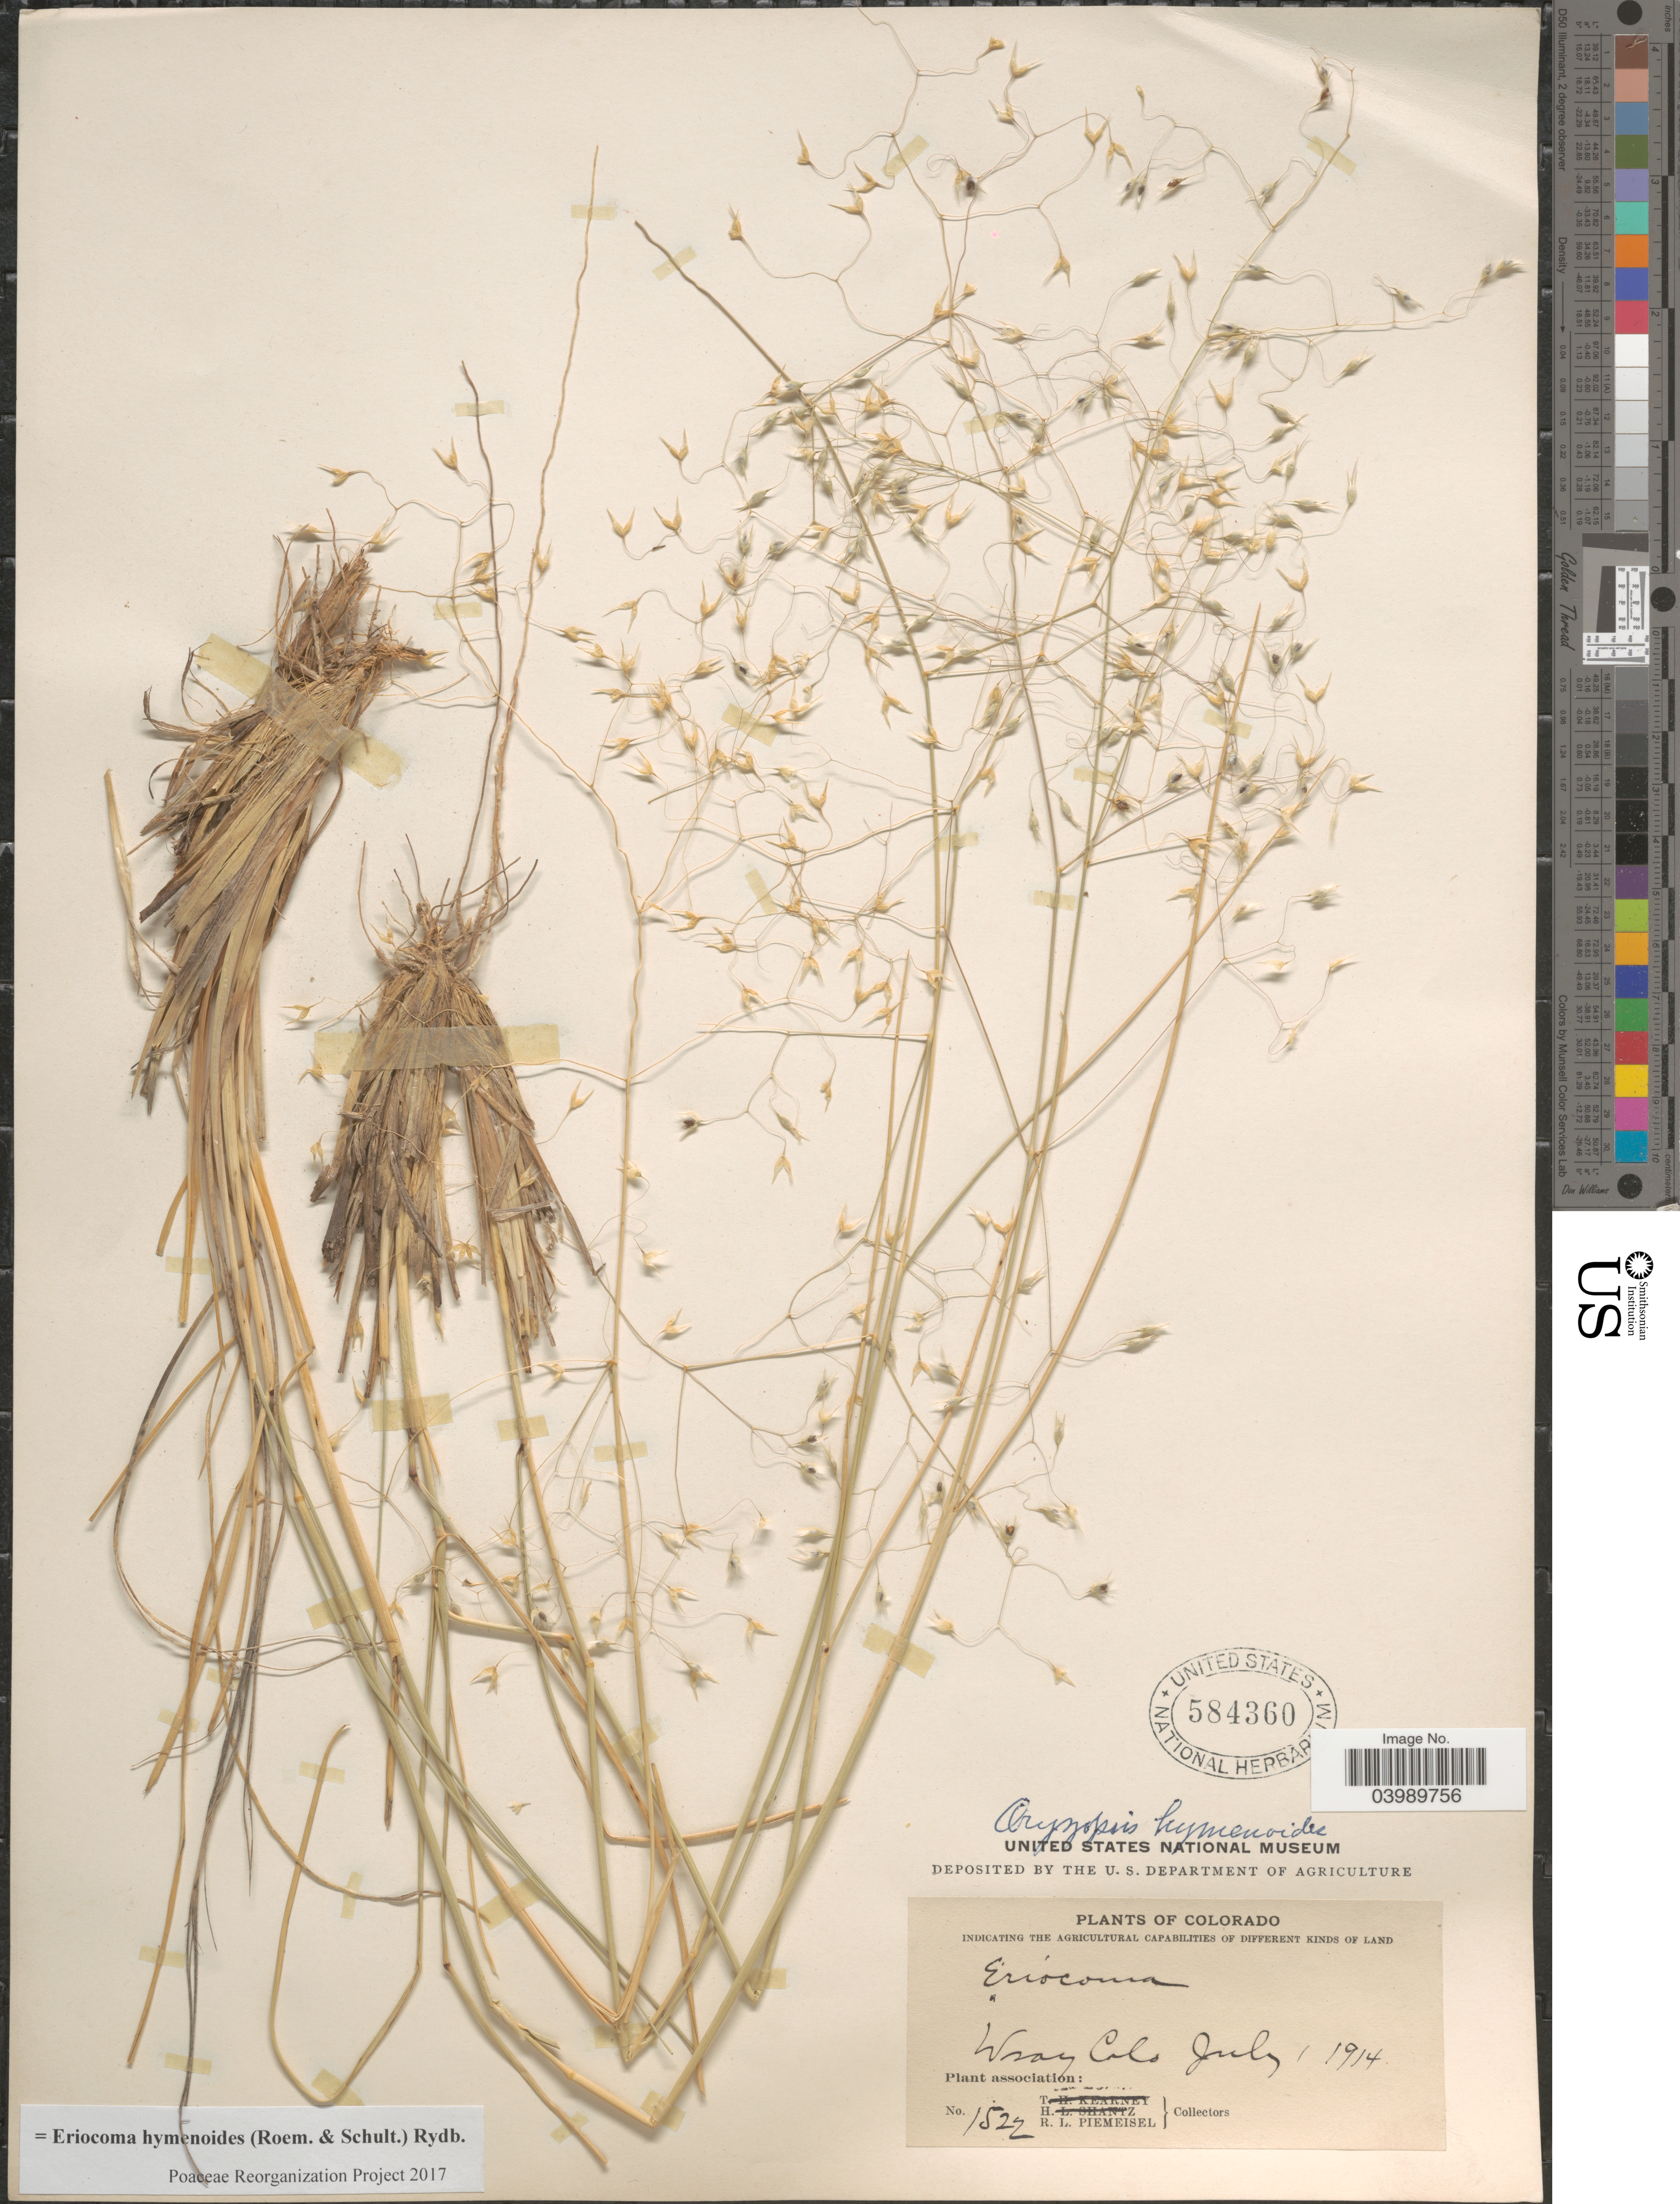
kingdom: Plantae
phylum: Tracheophyta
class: Liliopsida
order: Poales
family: Poaceae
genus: Eriocoma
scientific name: Eriocoma hymenoides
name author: (Roem. & Schult.) Rydb.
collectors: R. L. Piemeisel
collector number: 1522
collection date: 1914-07-01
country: United States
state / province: Colorado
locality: Wray.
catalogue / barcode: US 584360